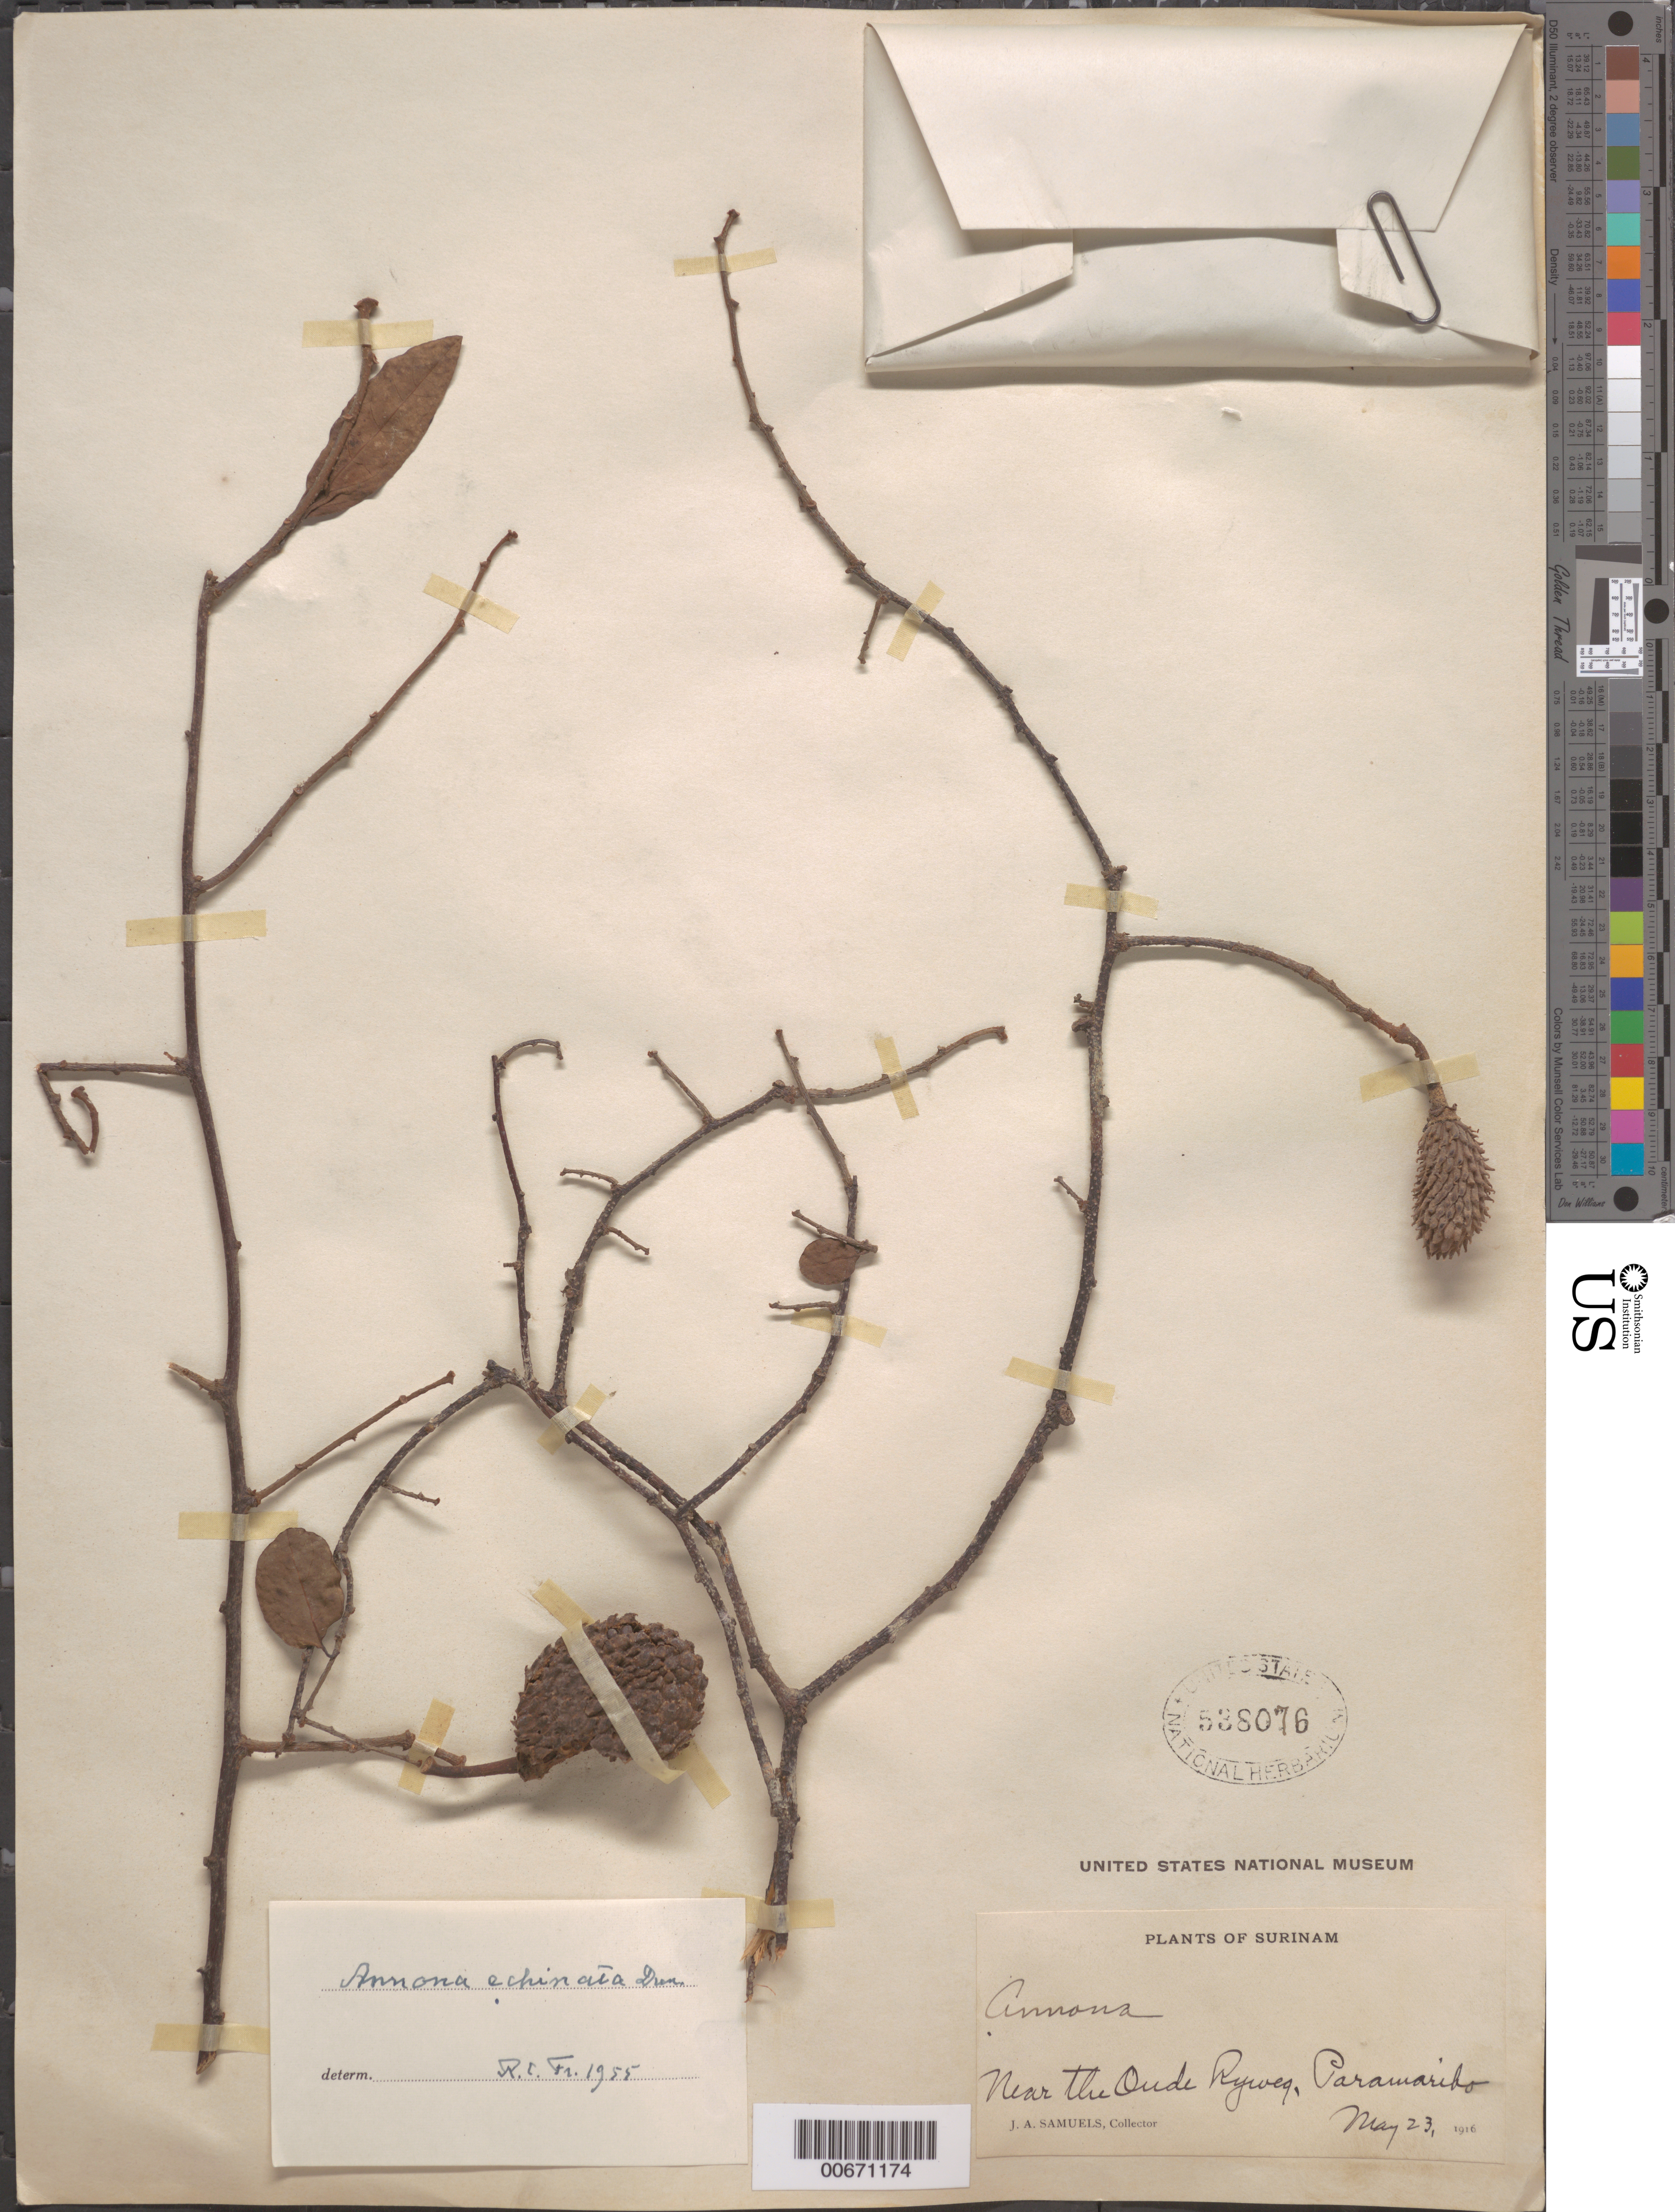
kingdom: Plantae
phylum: Tracheophyta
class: Magnoliopsida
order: Magnoliales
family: Annonaceae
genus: Annona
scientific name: Annona echinata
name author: Dunal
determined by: Fries, R. E.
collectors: J. A. Samuels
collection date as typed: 23-May-16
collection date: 1916-05-23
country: Suriname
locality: Paramaribo, Oude Ryweg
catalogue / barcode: US 538076